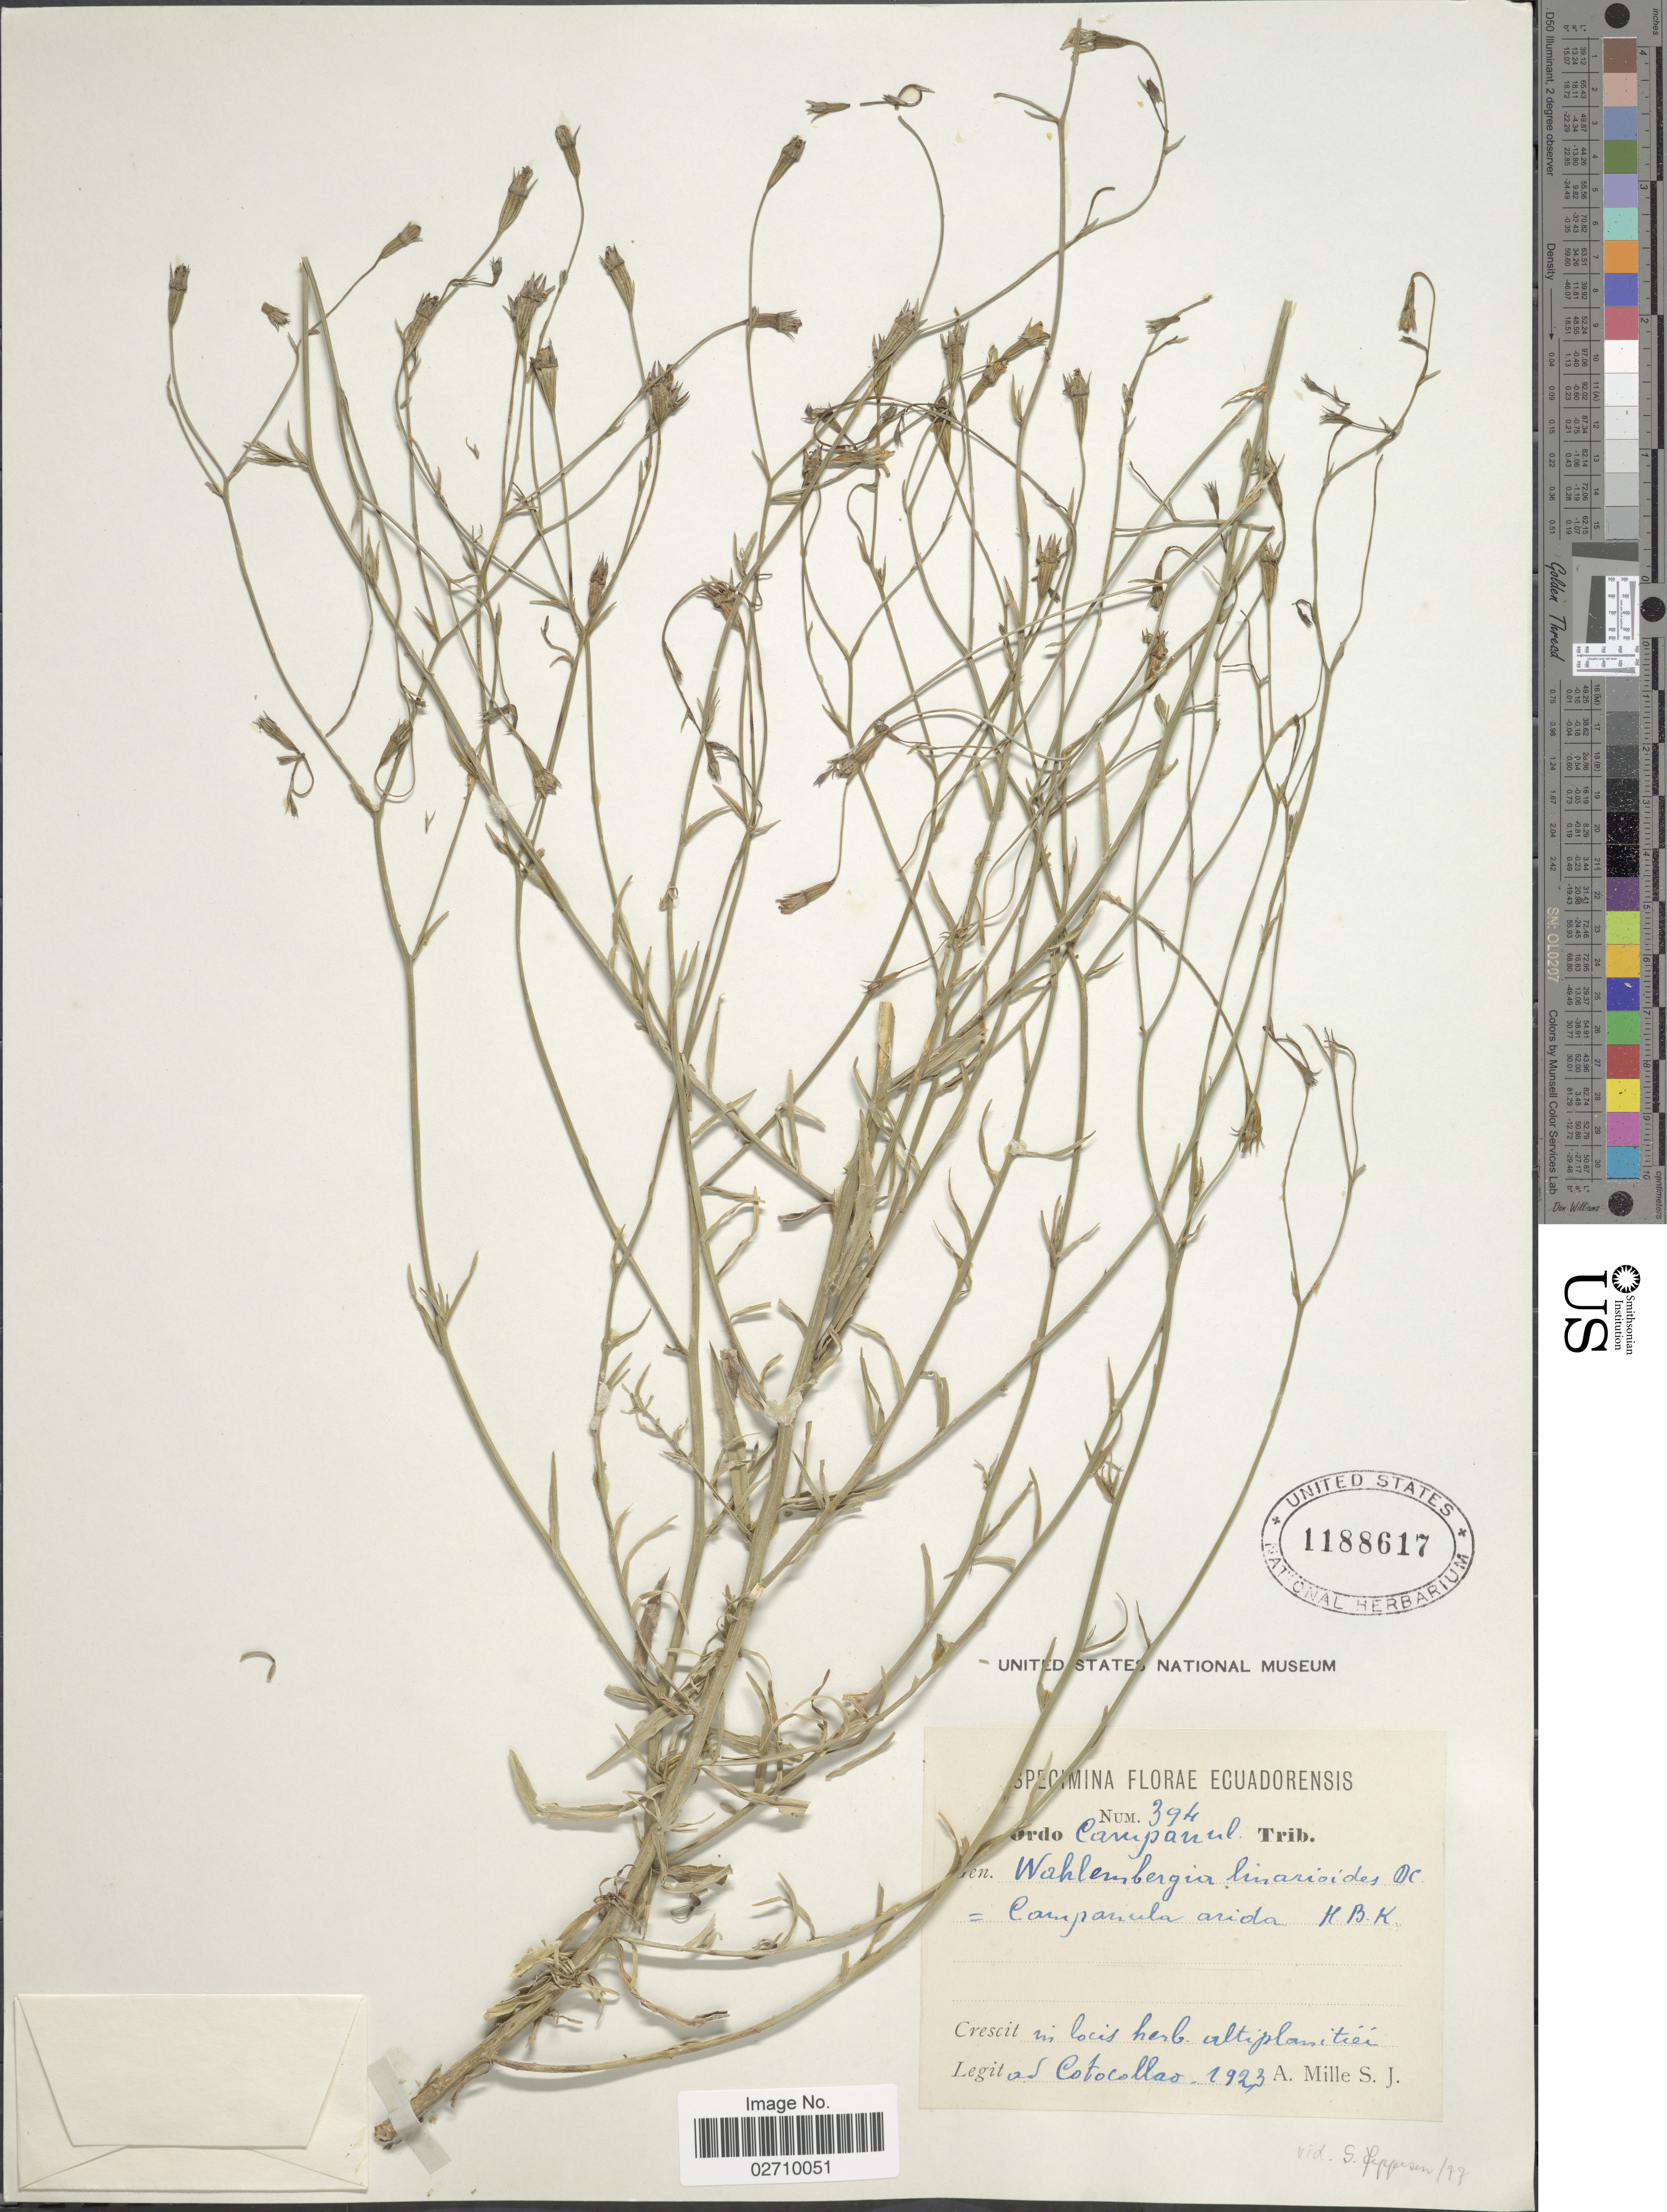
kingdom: Plantae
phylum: Tracheophyta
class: Magnoliopsida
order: Asterales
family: Campanulaceae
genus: Wahlenbergia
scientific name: Wahlenbergia linarioides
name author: (Lam.) A. DC.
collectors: A. Mille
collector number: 394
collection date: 1923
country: Ecuador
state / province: Pichincha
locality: Ad Cotocollao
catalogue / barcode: US 1188617